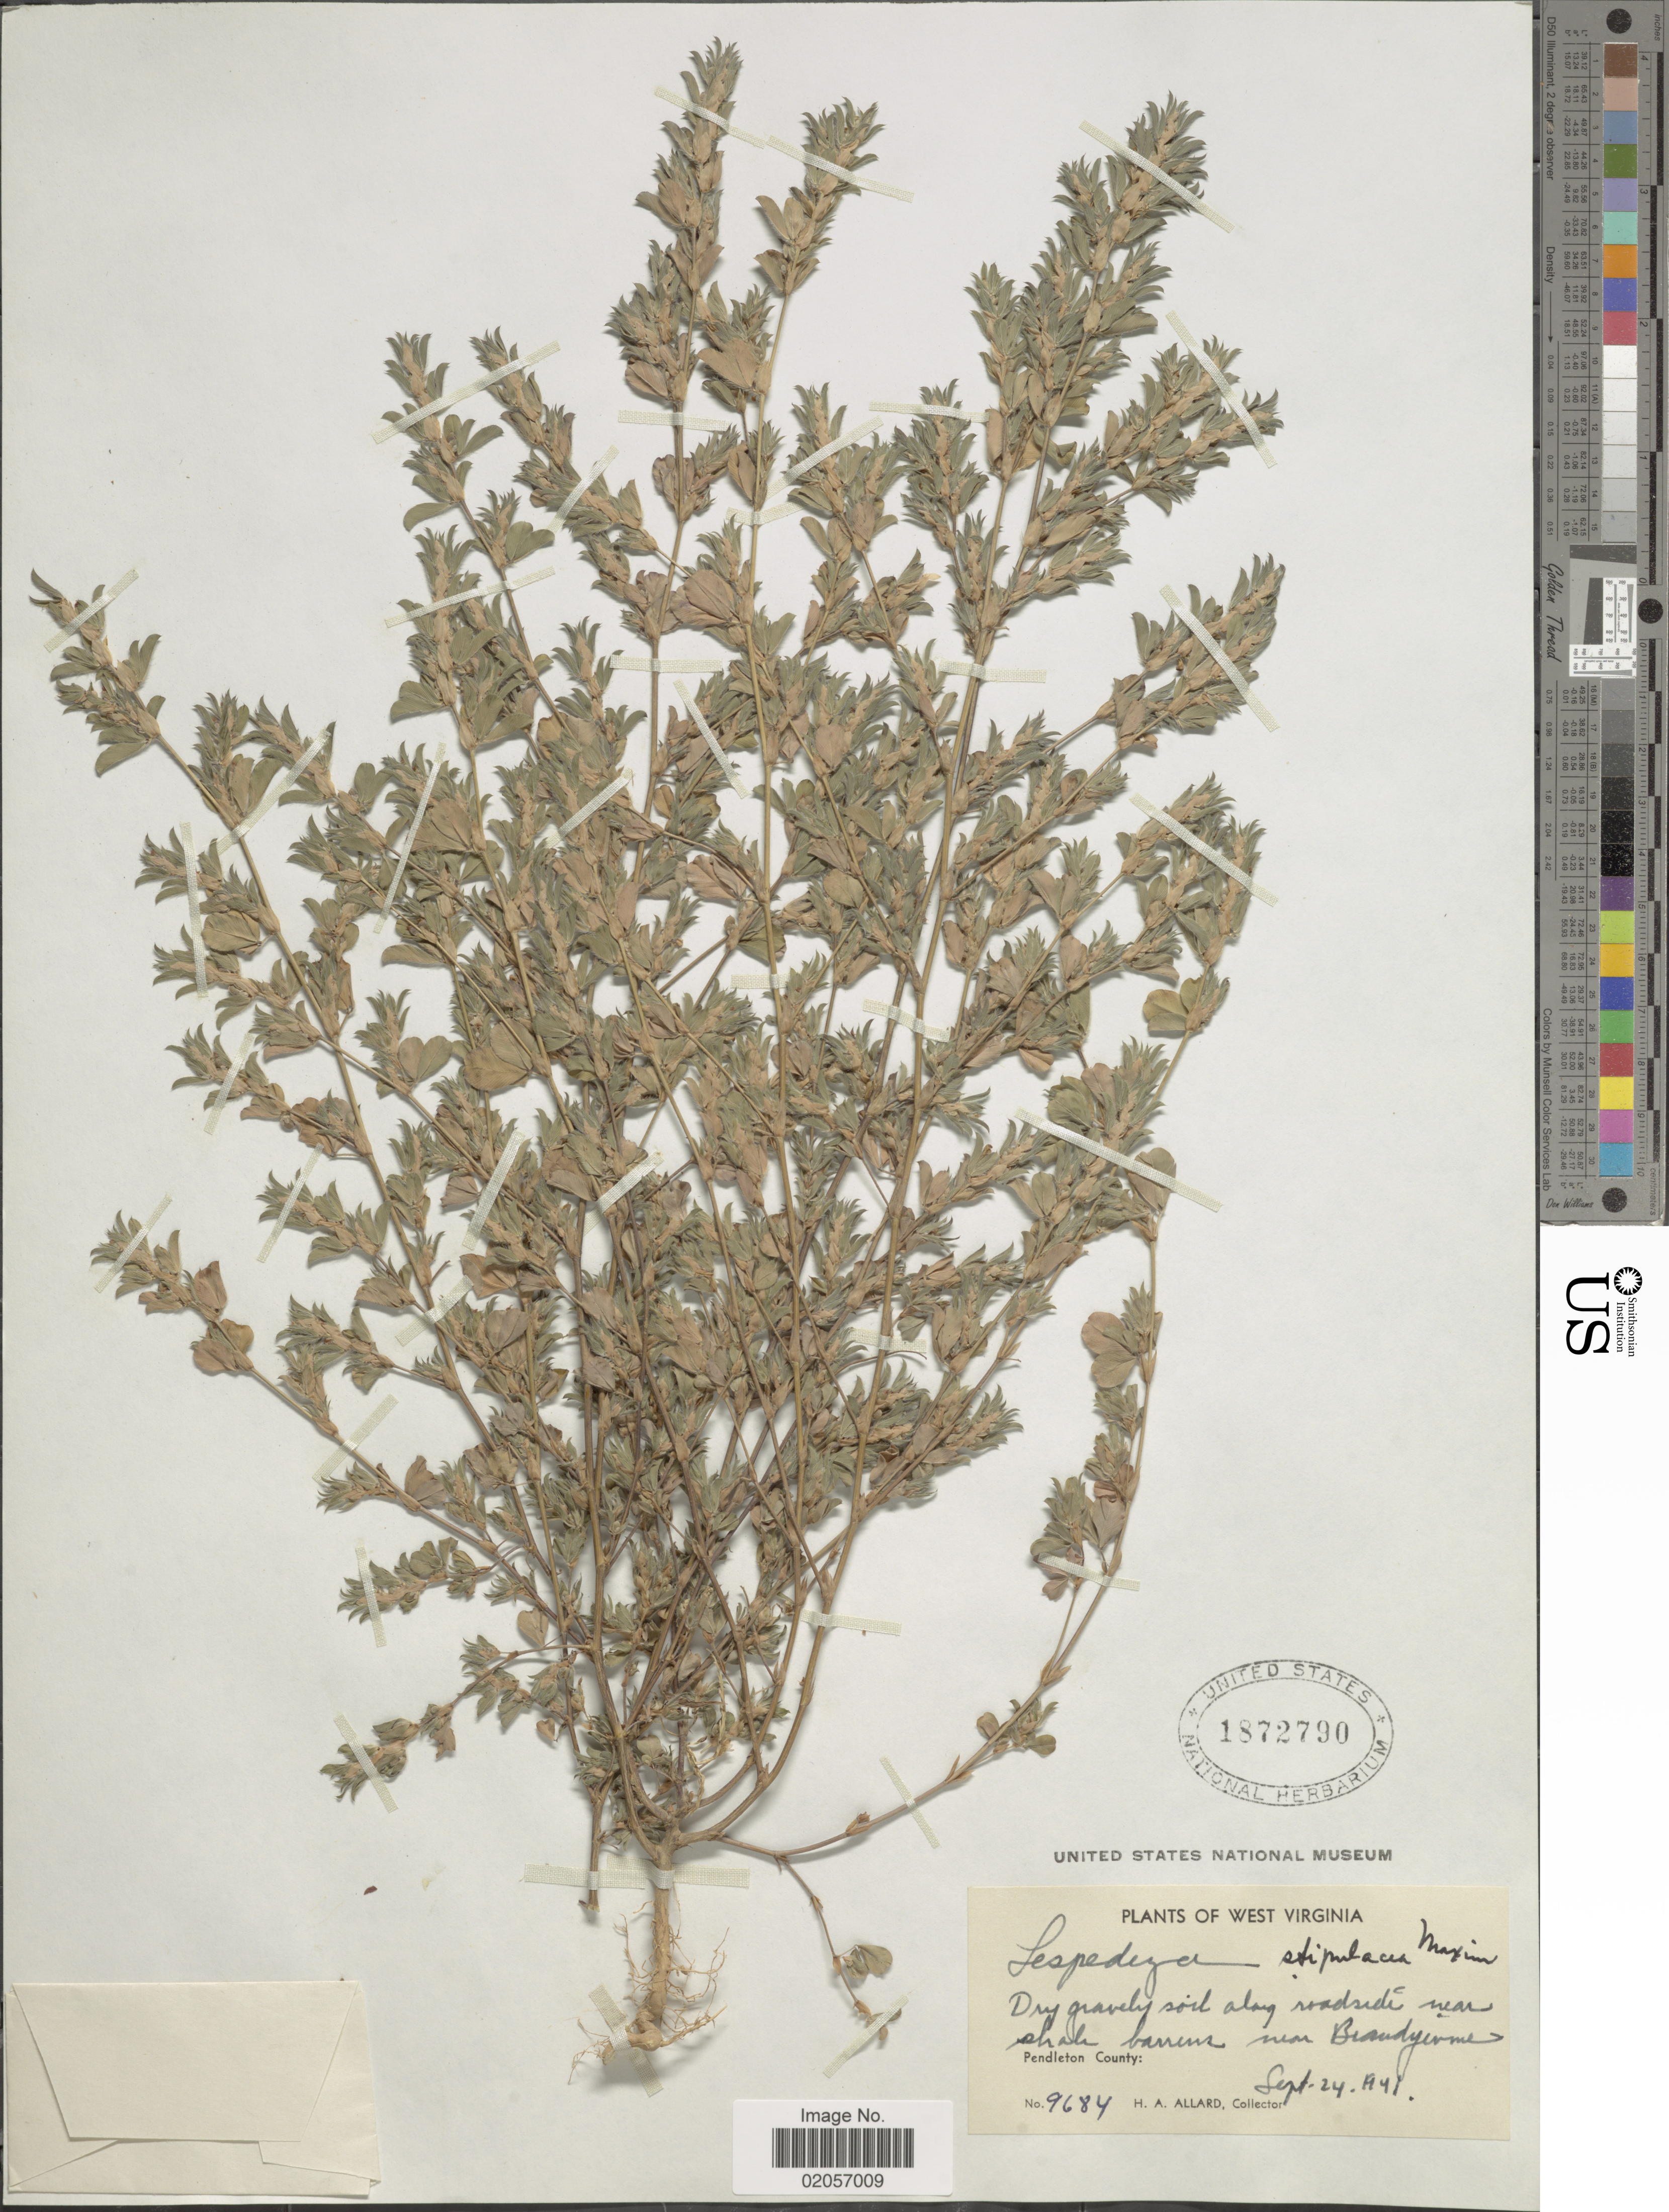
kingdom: Plantae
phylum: Tracheophyta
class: Magnoliopsida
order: Fabales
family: Fabaceae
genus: Kummerowia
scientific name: Kummerowia stipulacea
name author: (Maxim.) Makino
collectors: H. A. Allard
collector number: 9684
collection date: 1941-09-24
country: United States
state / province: West Virginia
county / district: Pendleton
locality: Near shale barrens near Brandywine, Pendleton County.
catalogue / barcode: US 1872790